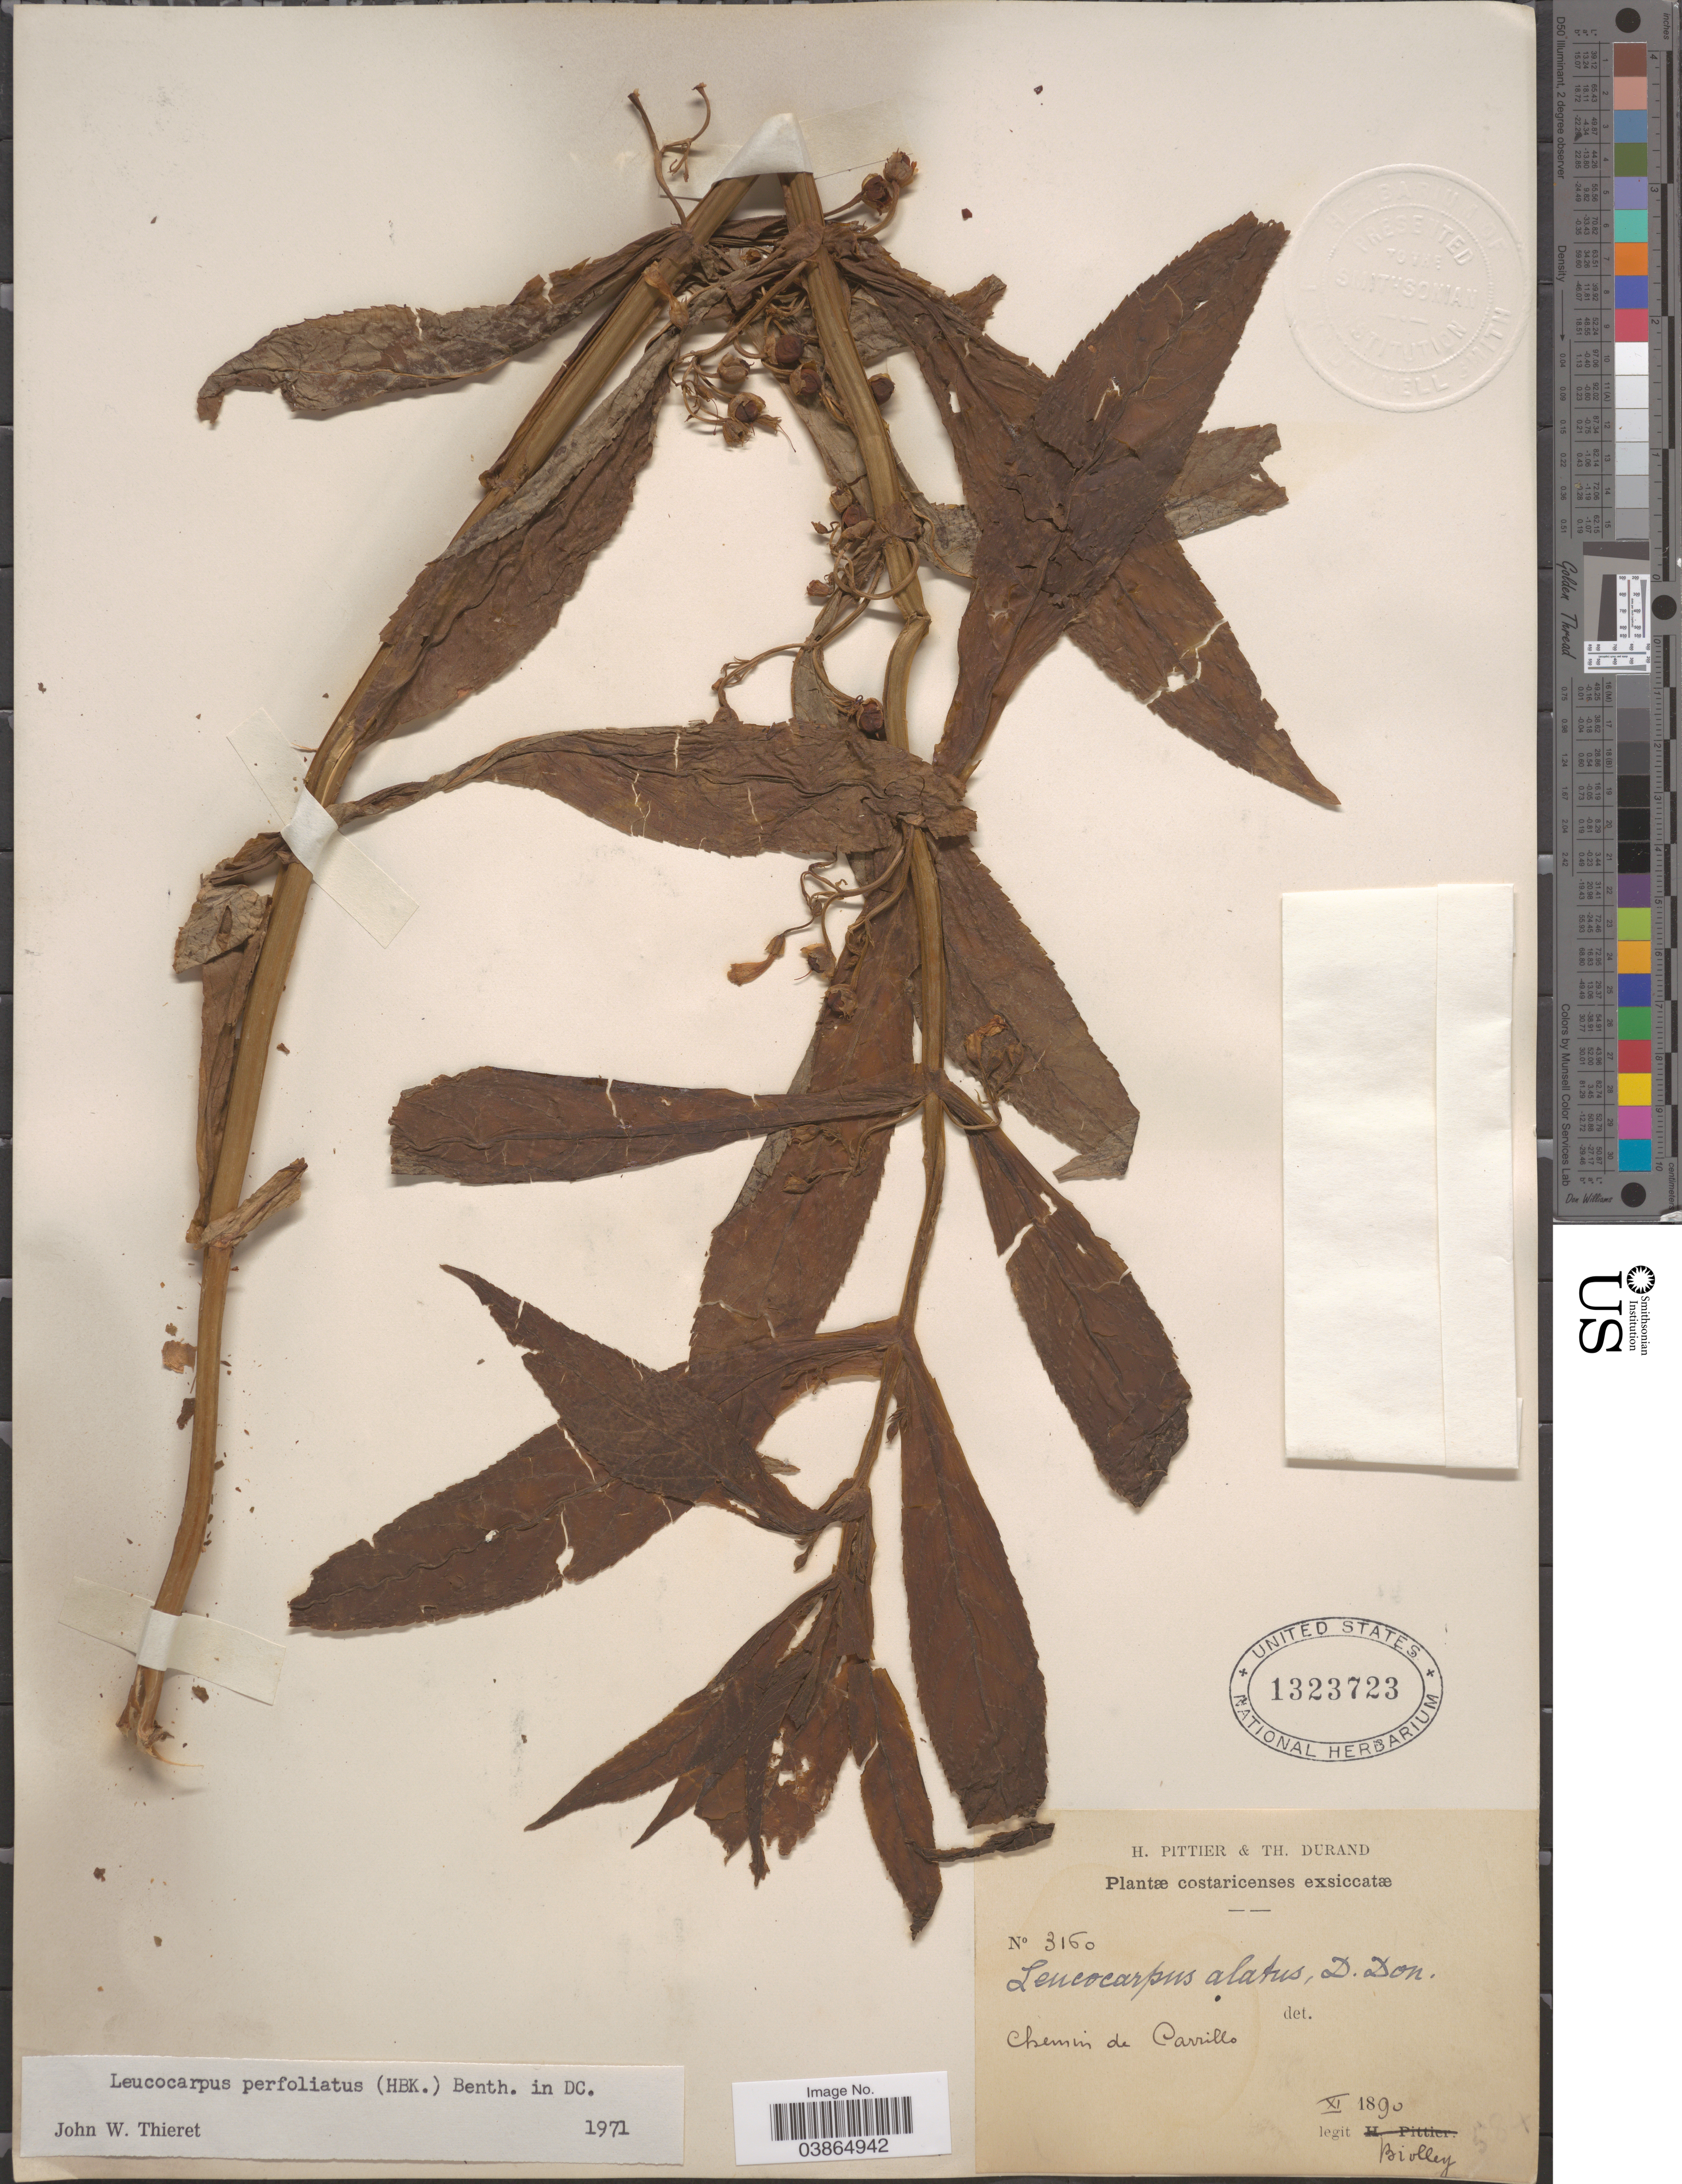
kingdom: Plantae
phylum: Tracheophyta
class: Magnoliopsida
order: Lamiales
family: Phrymaceae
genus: Leucocarpus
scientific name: Leucocarpus perfoliatus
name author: (Kunth) Benth.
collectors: Biolley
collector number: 3160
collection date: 1890-11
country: Costa Rica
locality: Chemin de Carrillo.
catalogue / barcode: US 1323723